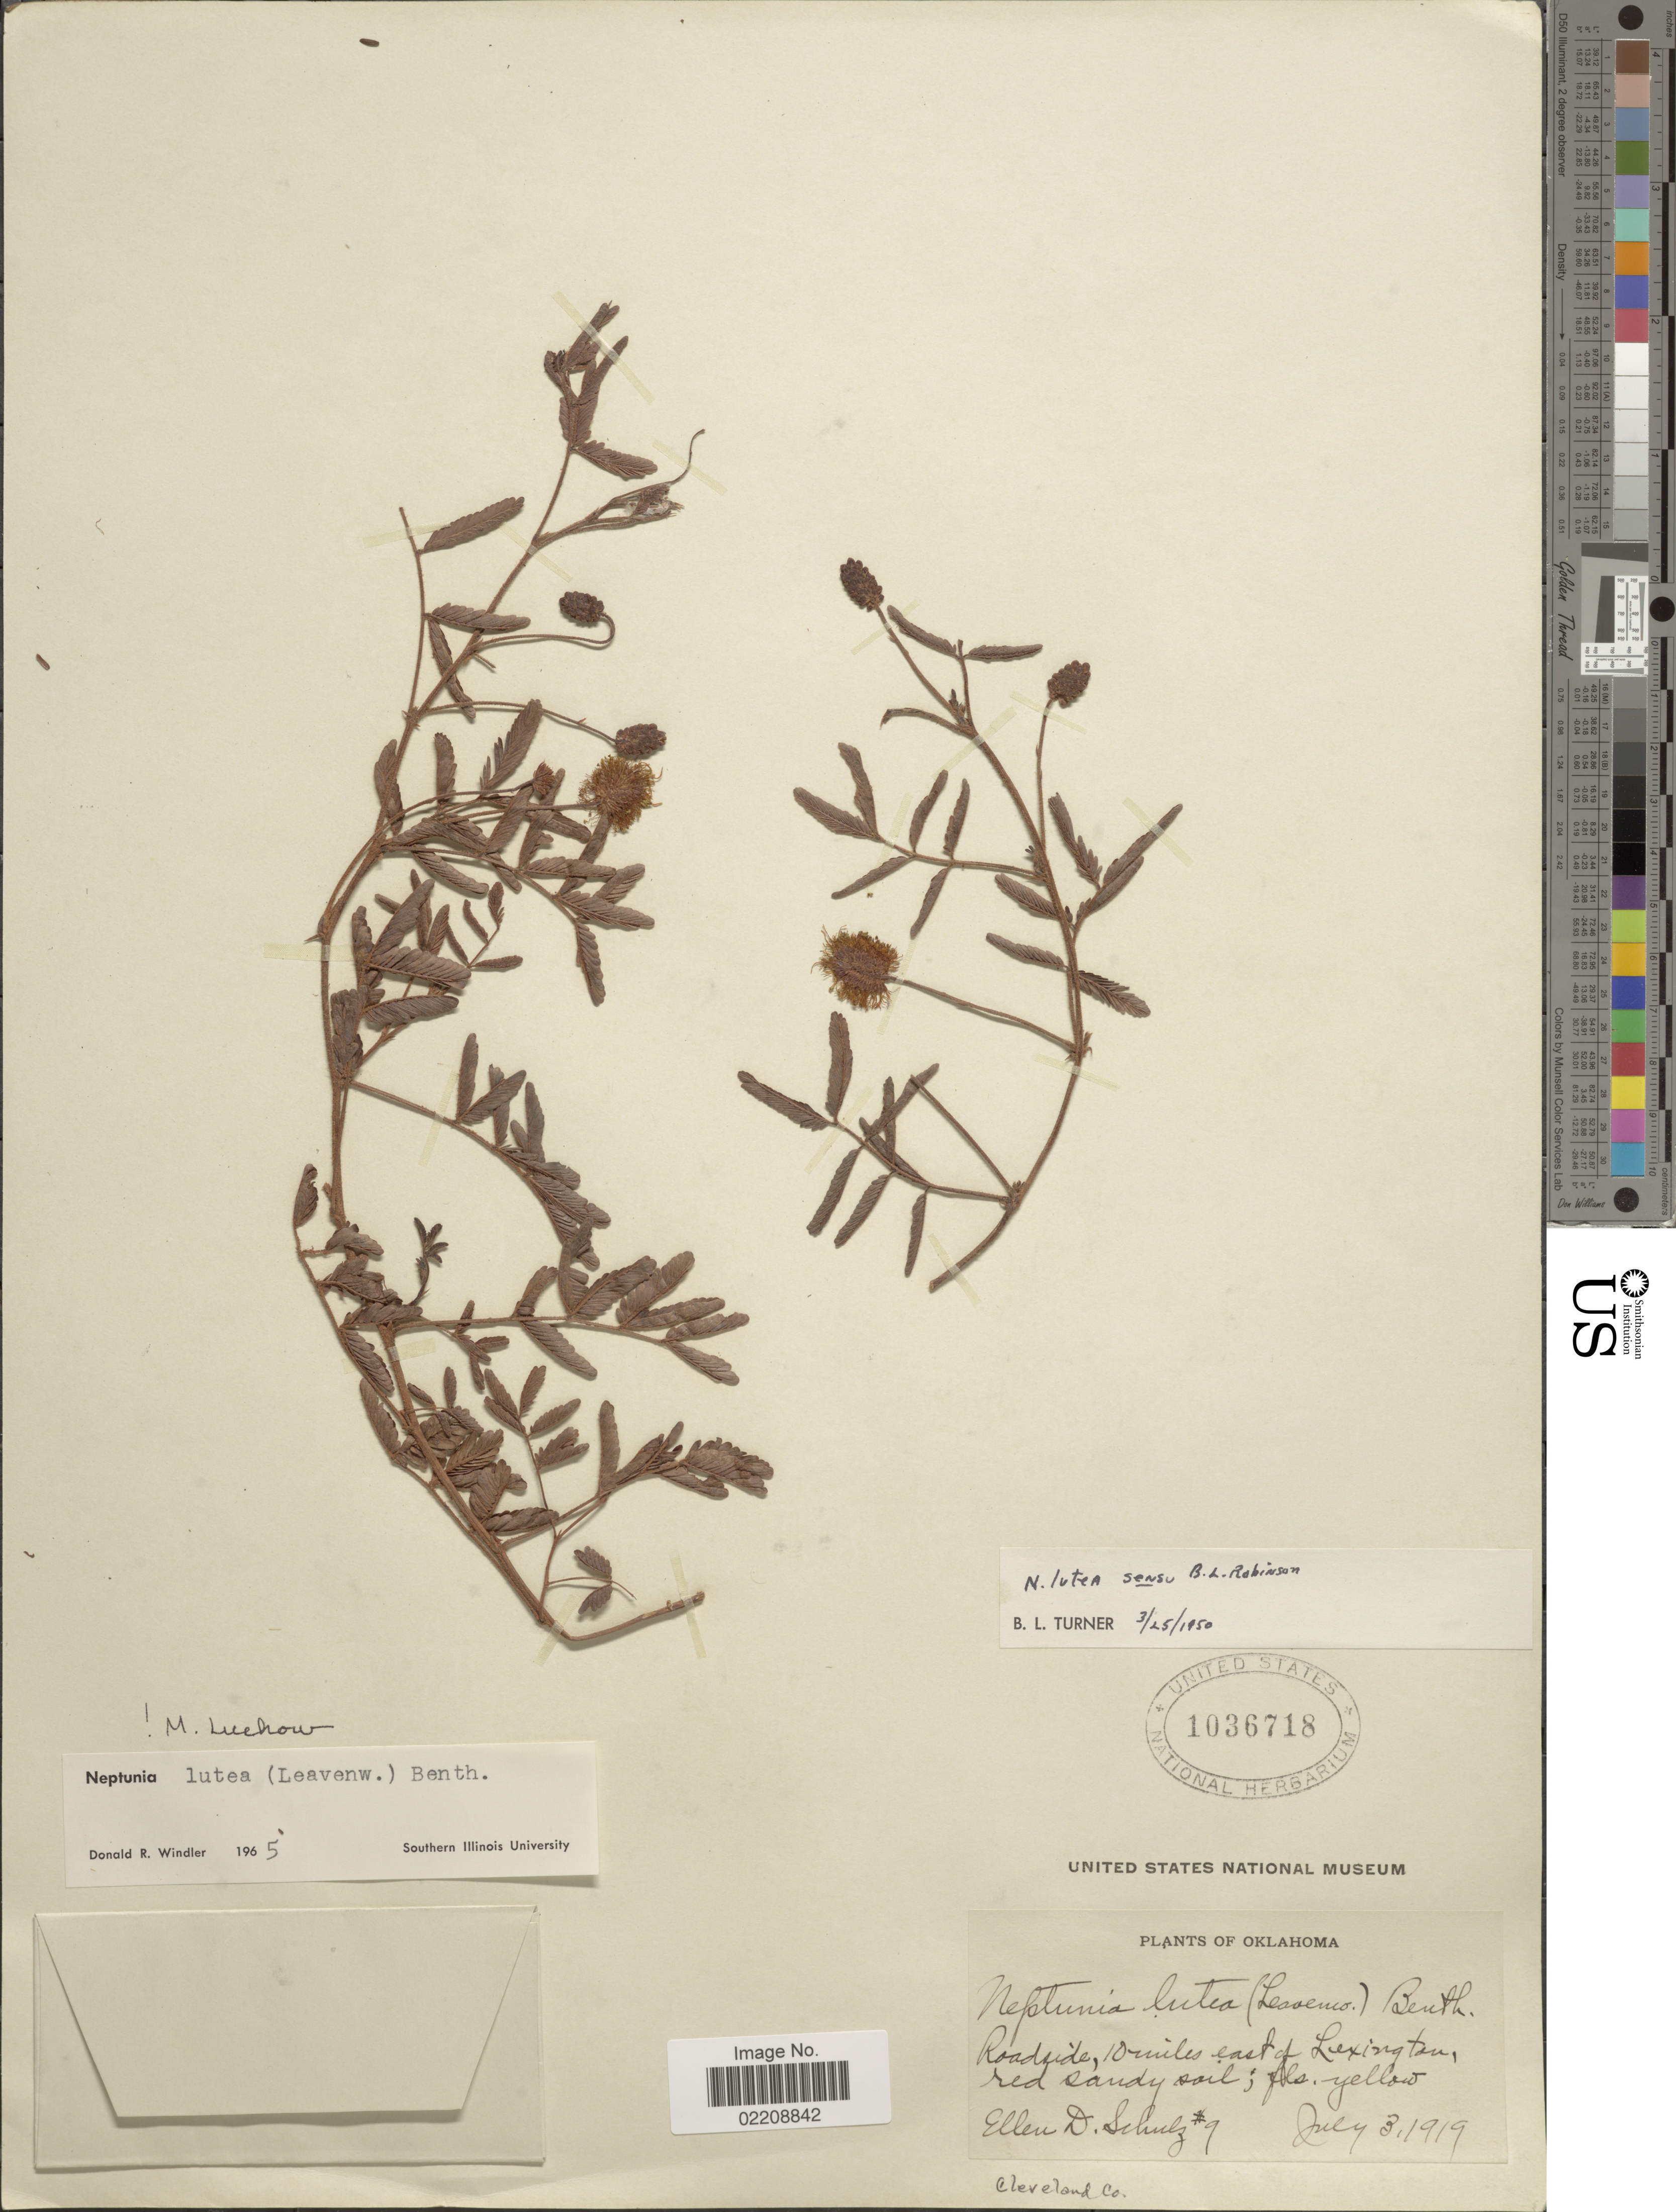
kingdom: Plantae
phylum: Tracheophyta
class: Magnoliopsida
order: Fabales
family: Fabaceae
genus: Neptunia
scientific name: Neptunia lutea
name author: (Leavenw.) Benth.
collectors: E. D. Schulz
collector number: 9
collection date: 1919-07-03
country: United States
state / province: Oklahoma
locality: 10 miles east of Lexington, Cleveland Co.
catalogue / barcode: US 1036718